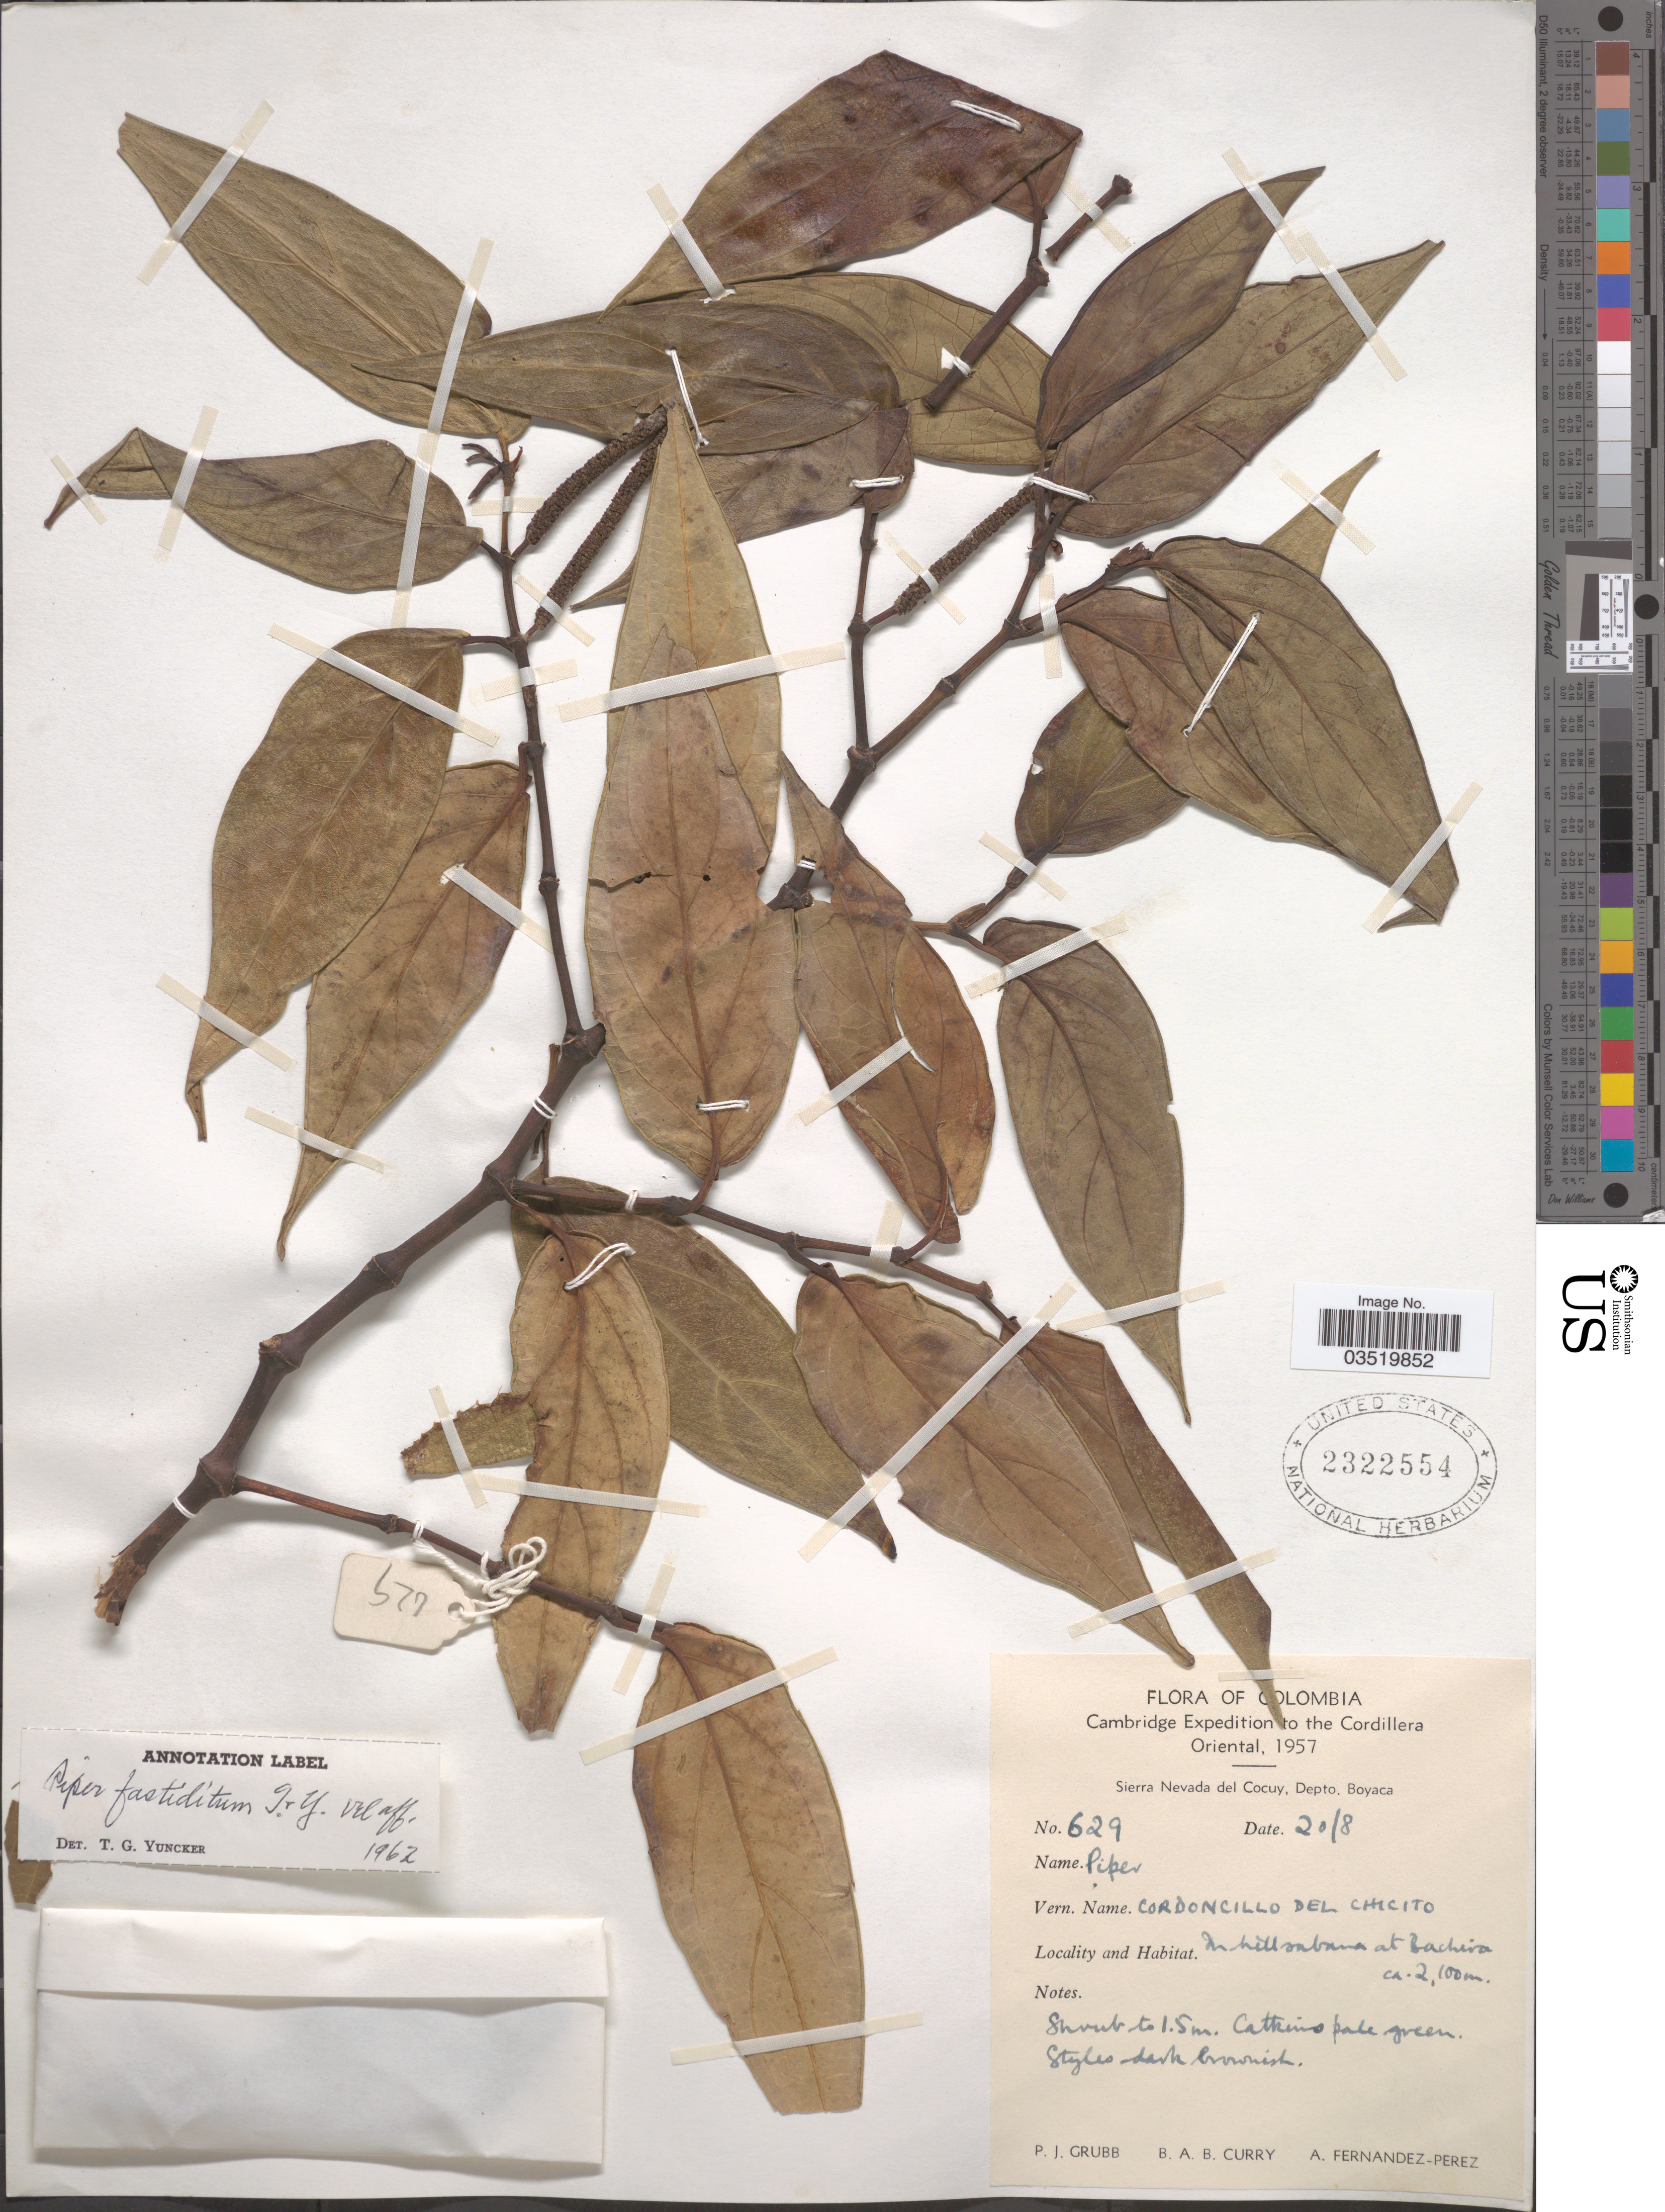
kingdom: Plantae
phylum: Tracheophyta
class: Magnoliopsida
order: Piperales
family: Piperaceae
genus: Piper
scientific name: Piper fastiditum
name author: Trel. & Yunck.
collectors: P. J. Grubb, B. A. B. Curry & A. Fernández-Pérez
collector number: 629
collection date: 1957-08-20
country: Colombia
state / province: Boyacá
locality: Cordillera Oriental. Sierra Nevada del Cocuy, Depto. Boyaca. In hill sabana at Bachira.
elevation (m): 2100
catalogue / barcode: US 2322554